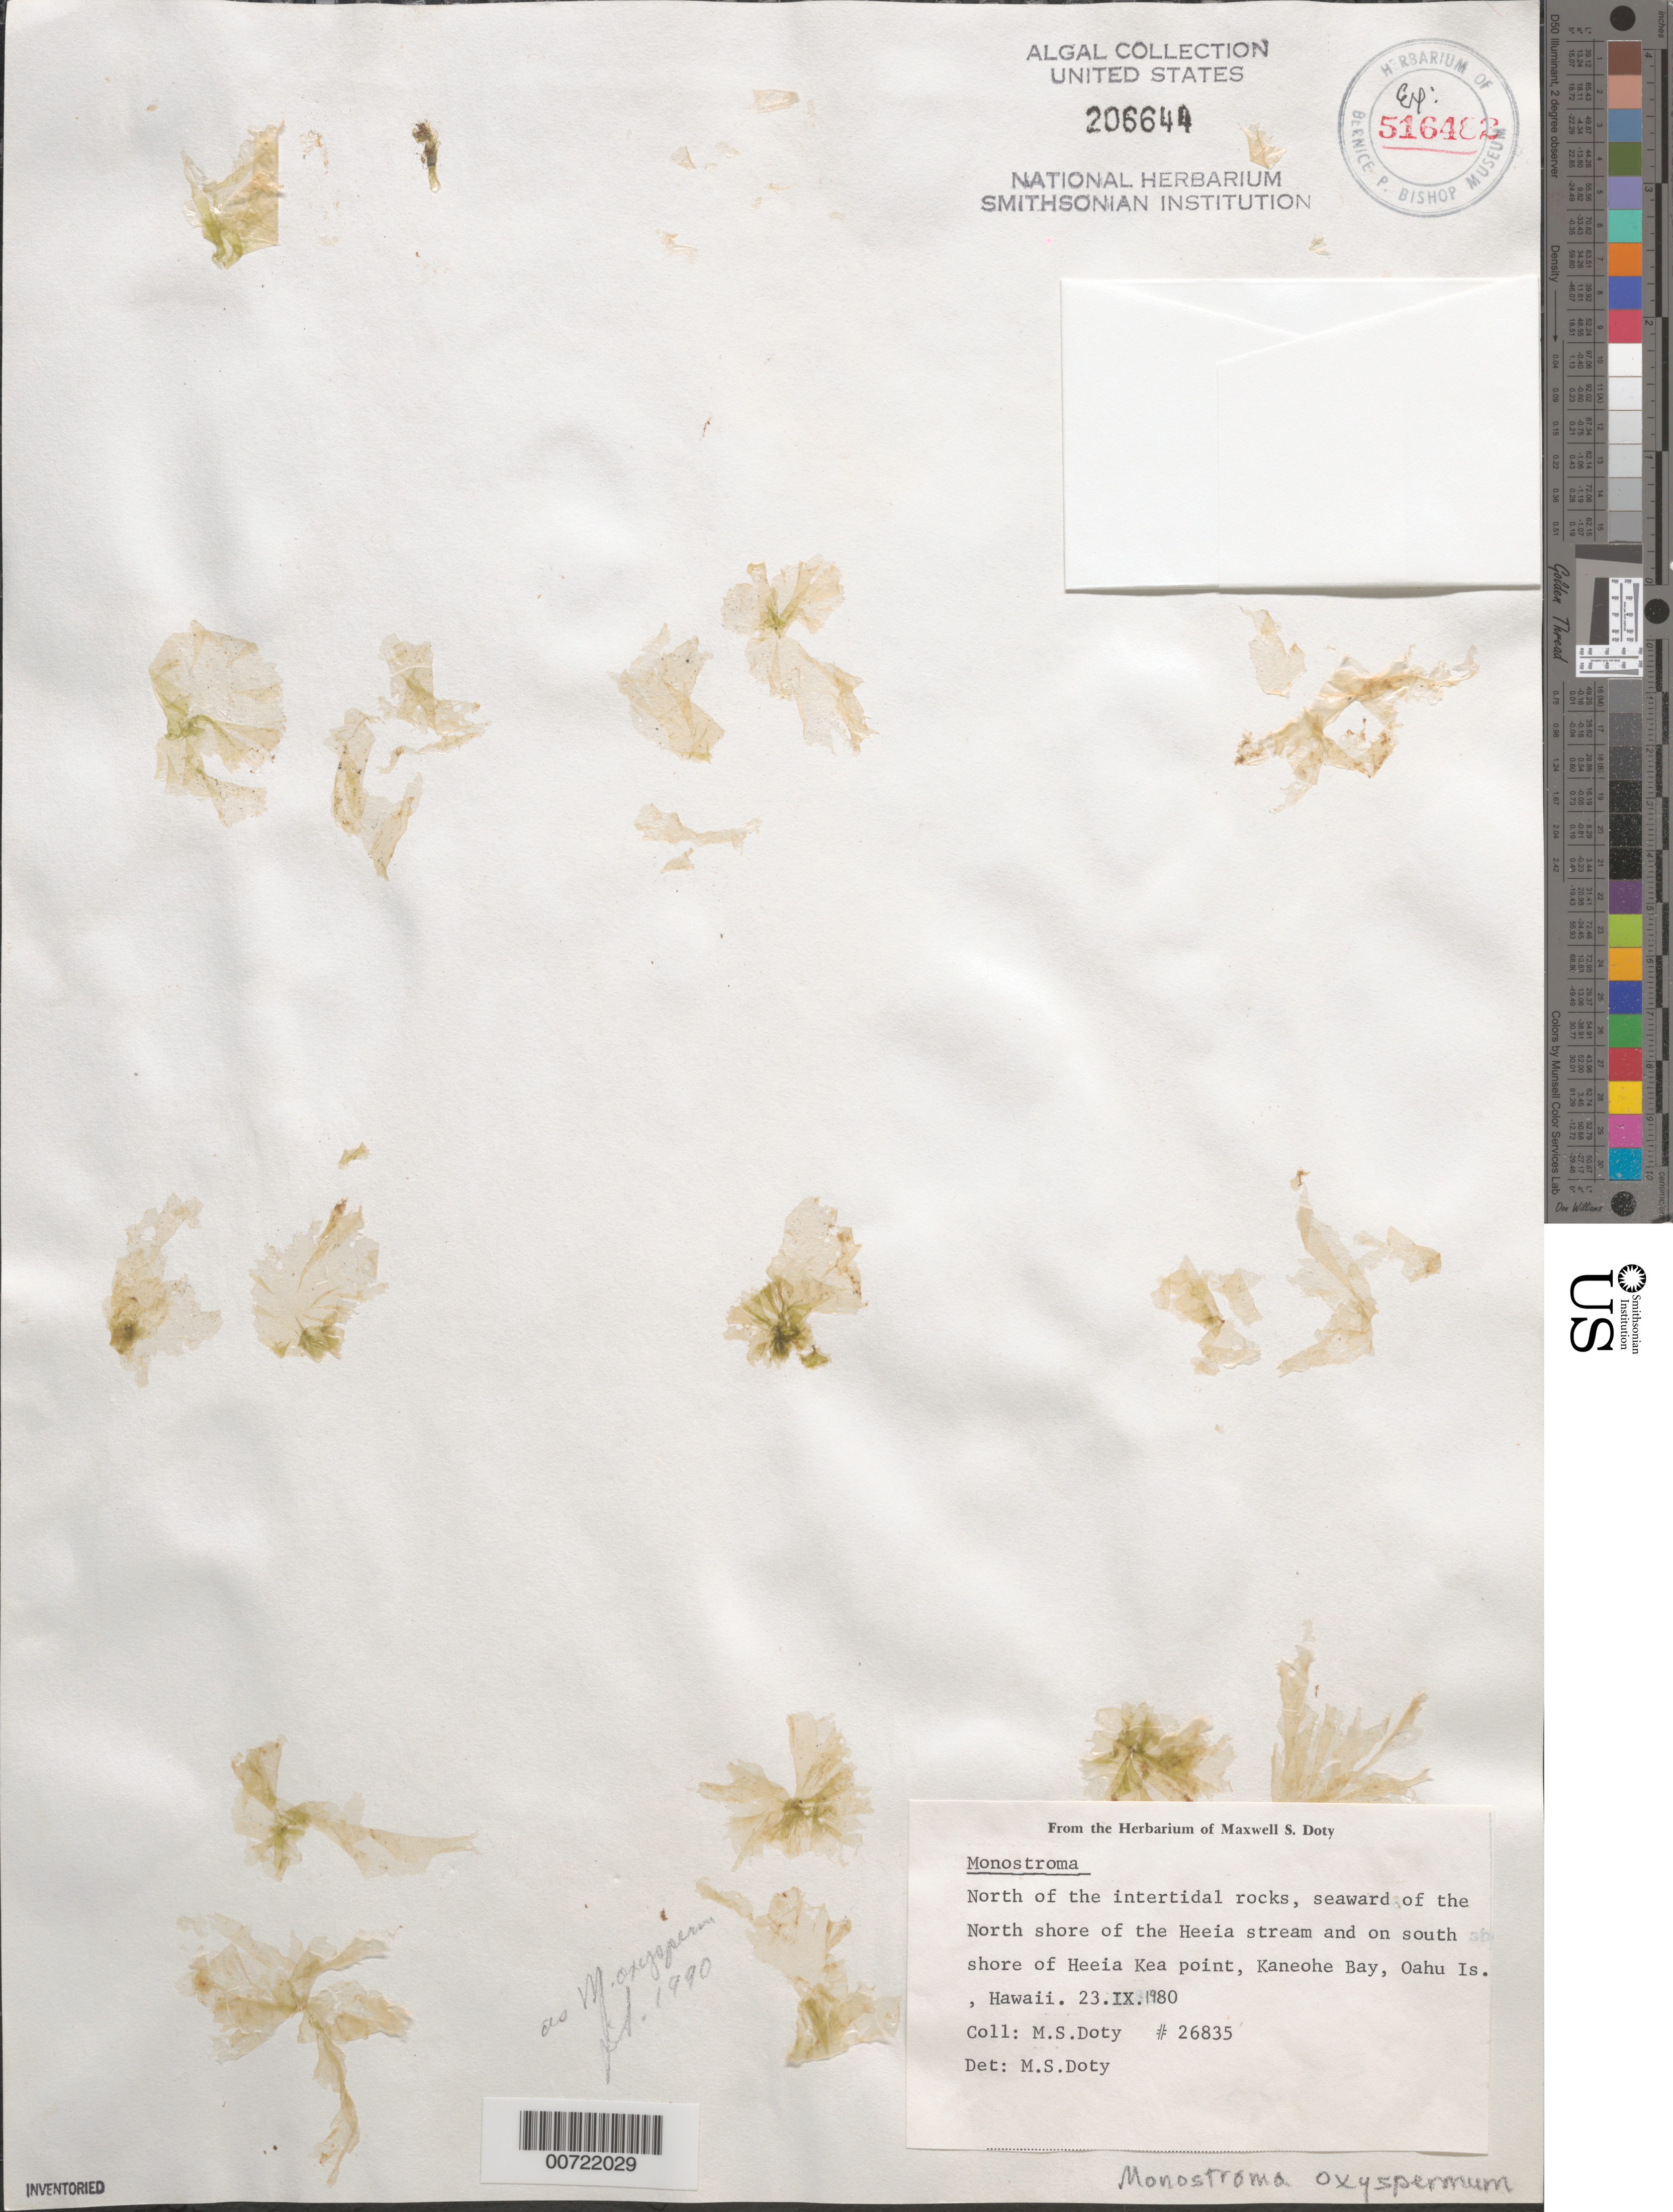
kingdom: Plantae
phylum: Chlorophyta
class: Ulvophyceae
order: Ulvales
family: Gayraliaceae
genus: Gayralia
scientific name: Gayralia oxysperma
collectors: M. S. Doty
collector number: MSD 26835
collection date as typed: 23 Sep 1980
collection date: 1980-09-23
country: United States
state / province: Hawaii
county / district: Honolulu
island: Oahu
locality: Kaneohe Bay, Heeia Kea Point (south shore), Heeia Stream (north shore)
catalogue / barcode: US 206644